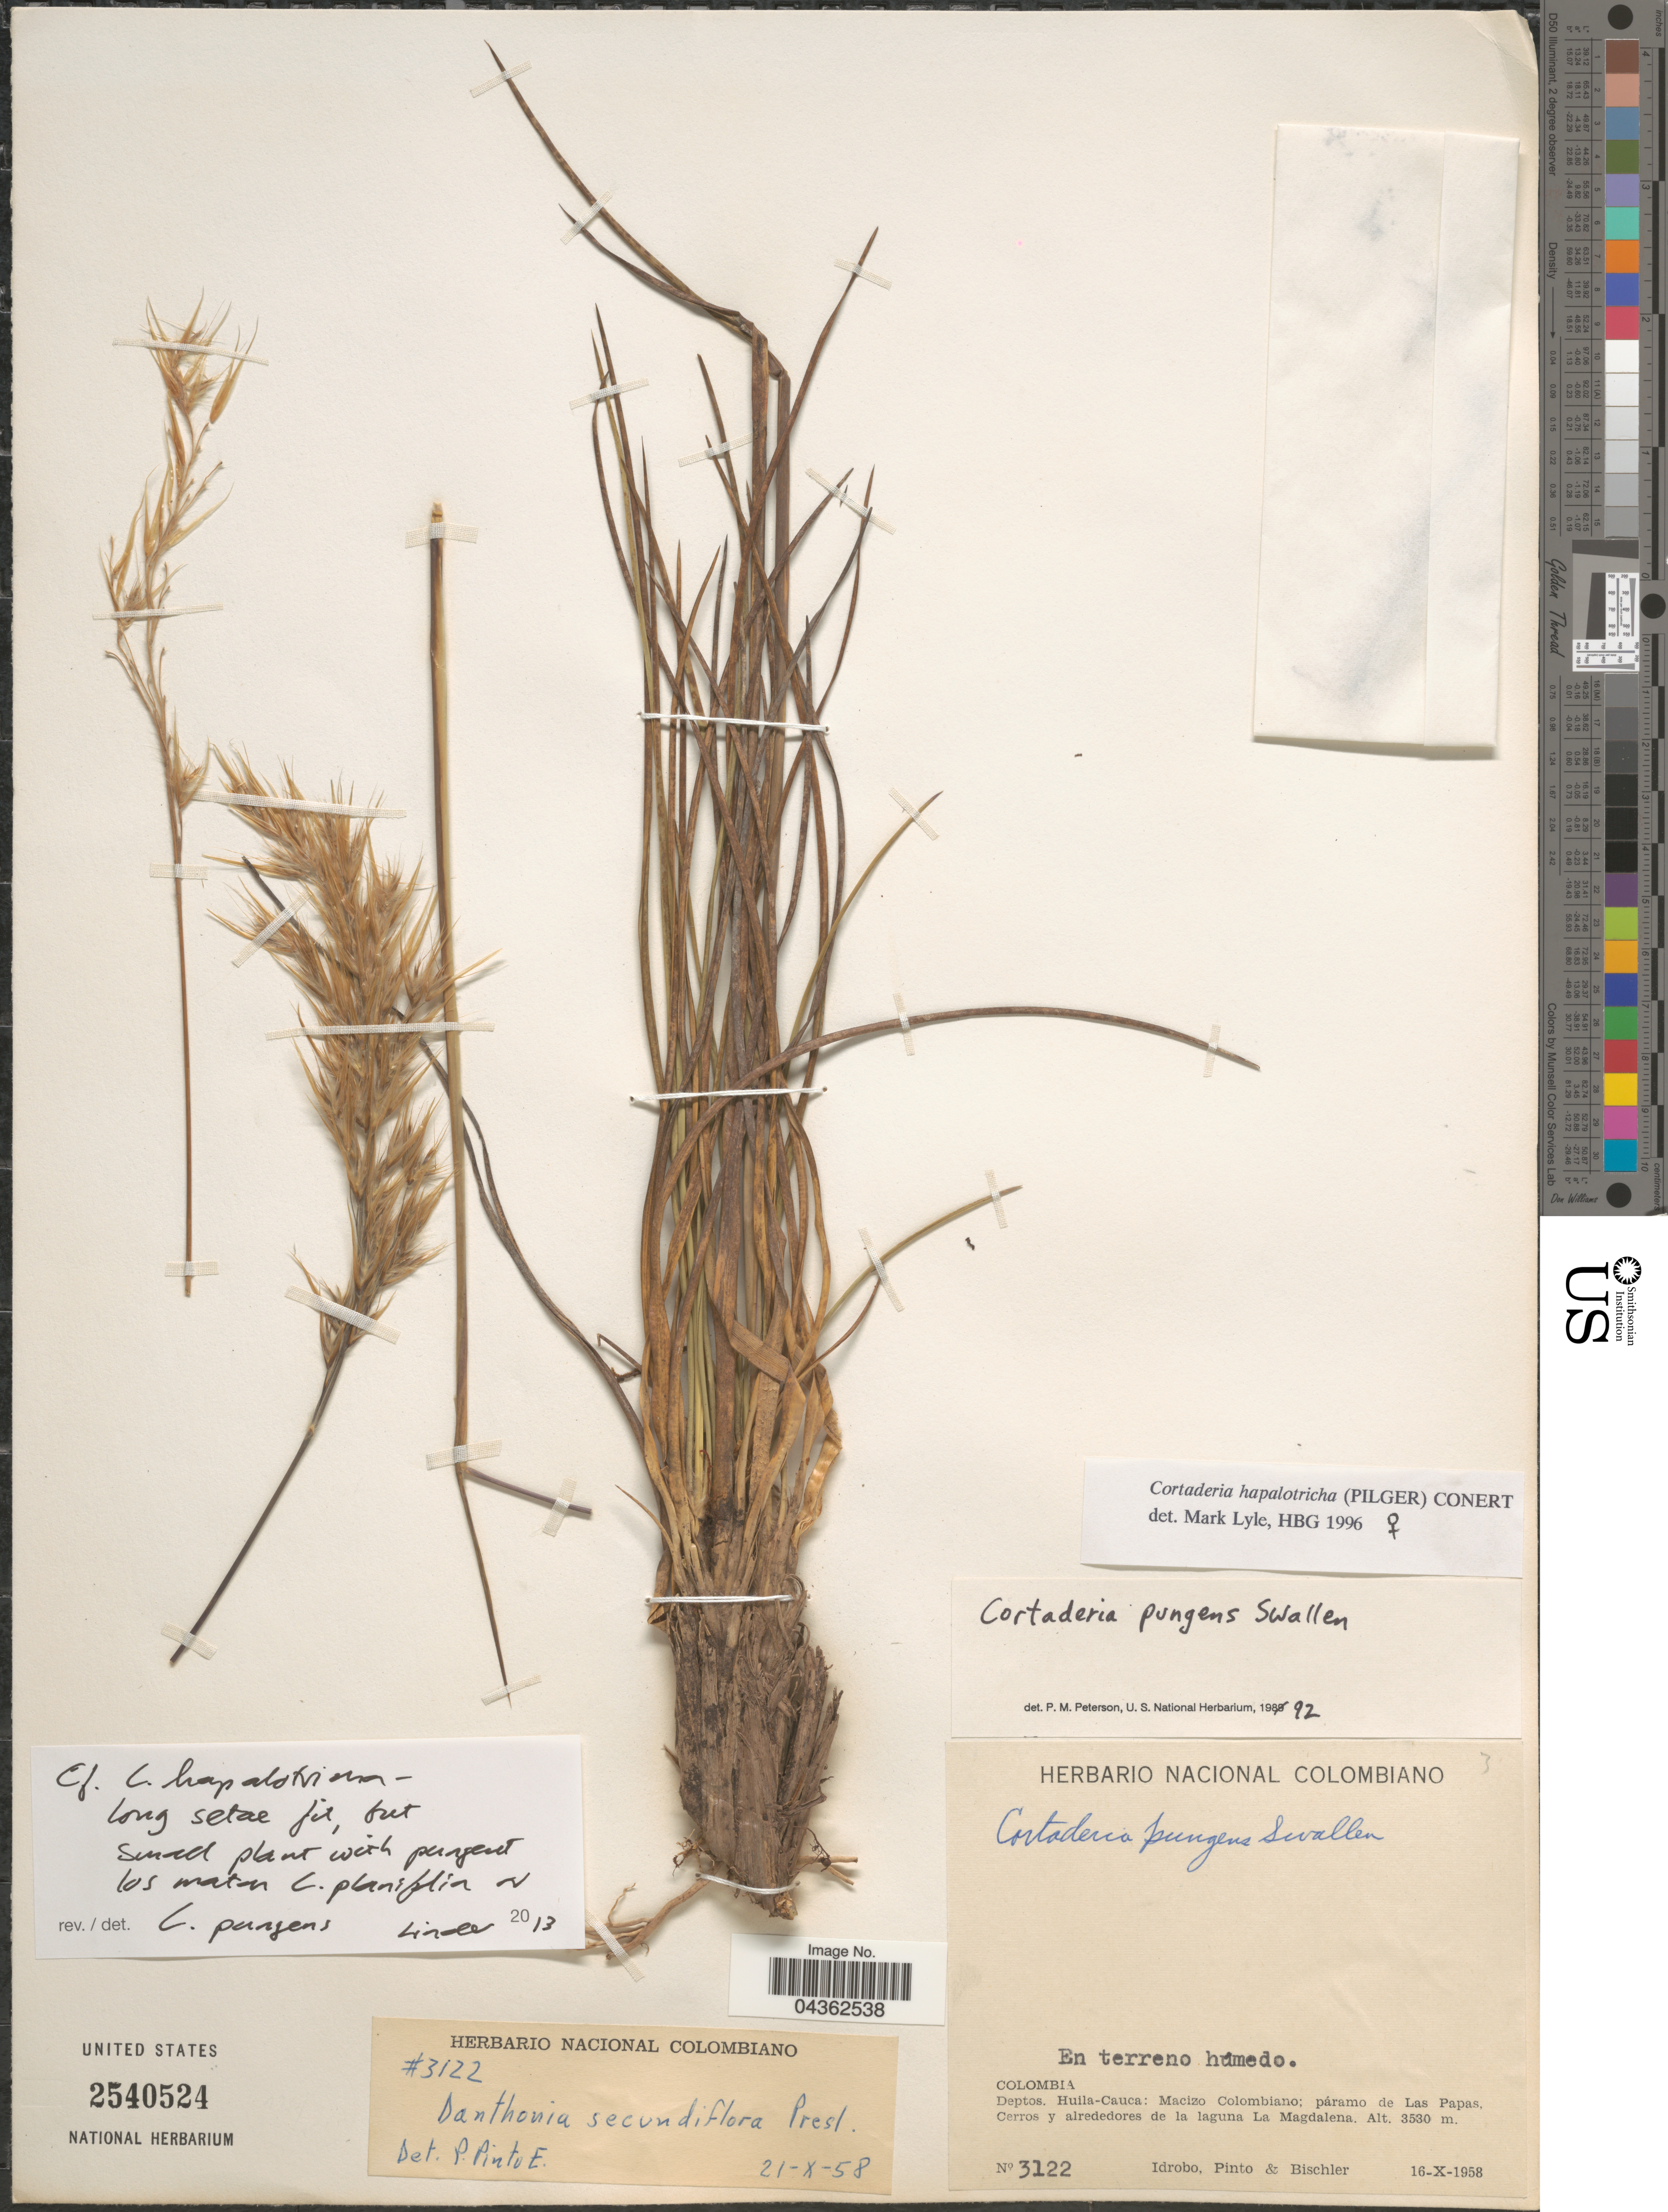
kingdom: Plantae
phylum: Tracheophyta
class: Liliopsida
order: Poales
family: Poaceae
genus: Cortaderia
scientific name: Cortaderia hapalotricha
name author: (Pilg.) Conert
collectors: -- Idrobo, Pinto, -- & -. Bischler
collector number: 3122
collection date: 1958-10-16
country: Colombia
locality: Deptos. Huila-Cauca: Macizo Colombiano; páramo de Las Papas. Cerros y alrededores de la laguna La Magdalena.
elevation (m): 3530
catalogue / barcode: US 2540524